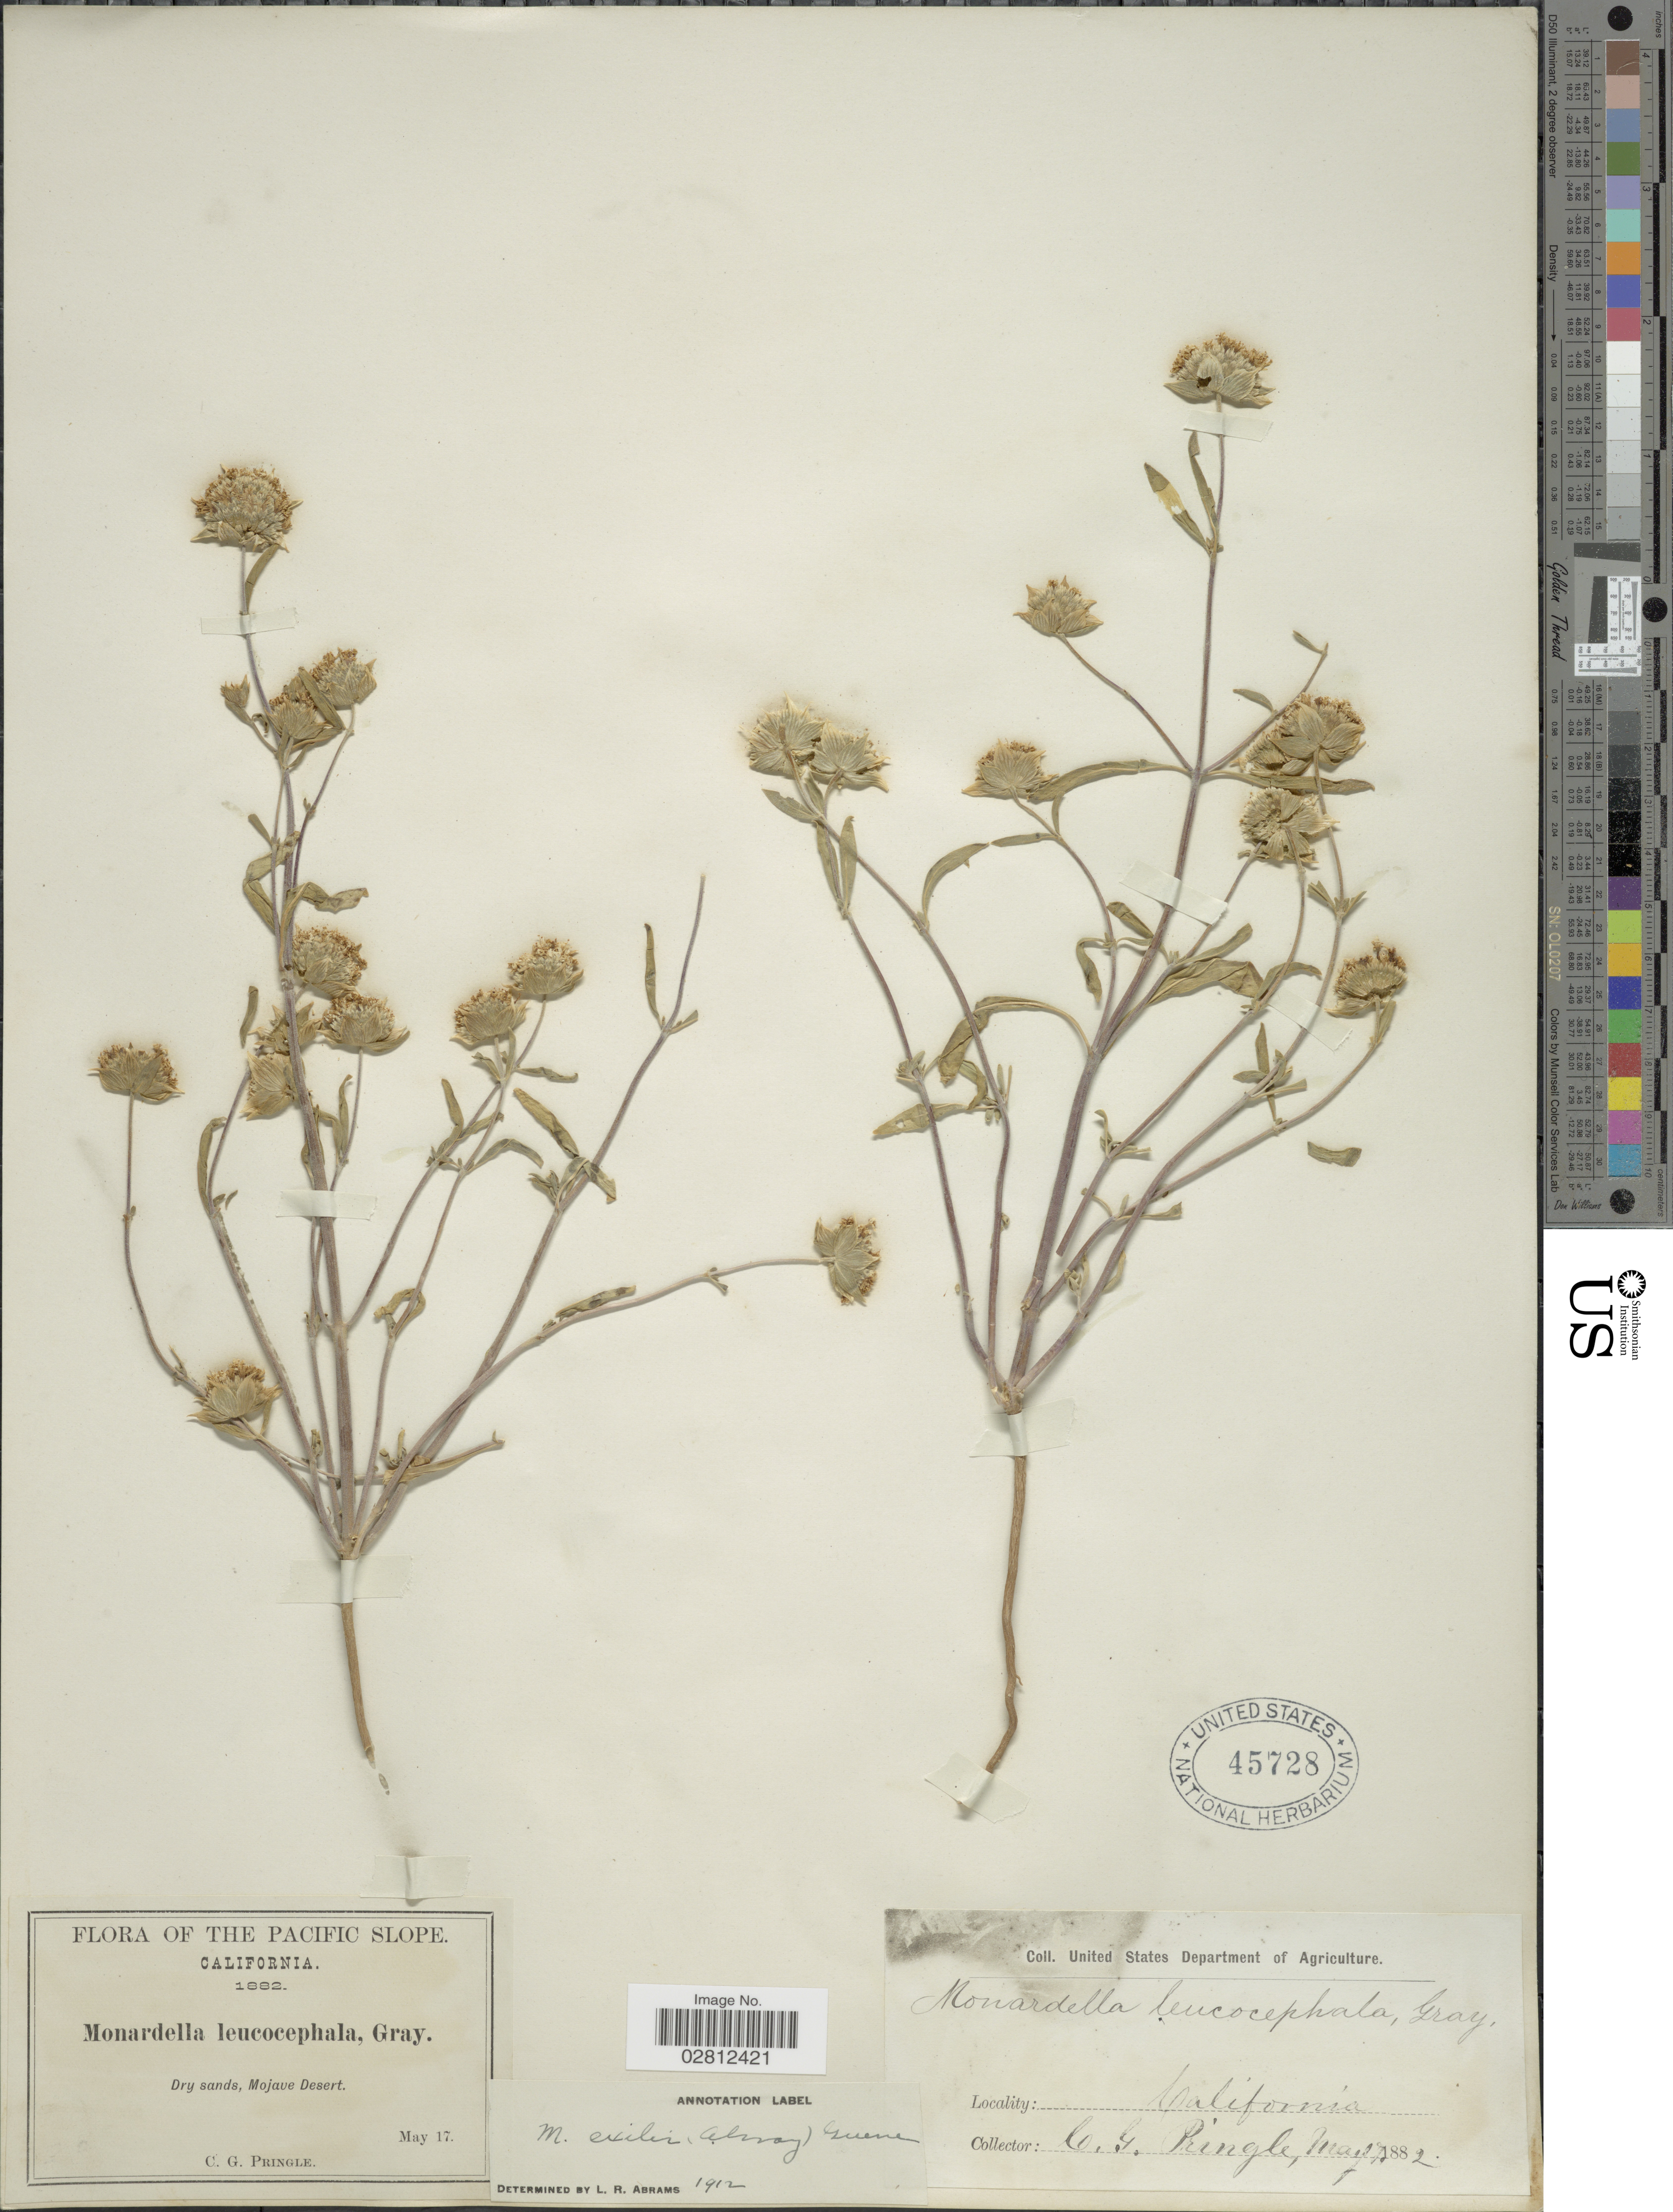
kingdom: Plantae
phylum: Tracheophyta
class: Magnoliopsida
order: Lamiales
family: Lamiaceae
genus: Monardella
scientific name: Monardella exilis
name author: (A. Gray) Greene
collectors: C. G. Pringle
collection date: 1882-05-17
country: United States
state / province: California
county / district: San Bernardino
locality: The Pacific Slope. Mojave Desert.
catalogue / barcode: US 45728